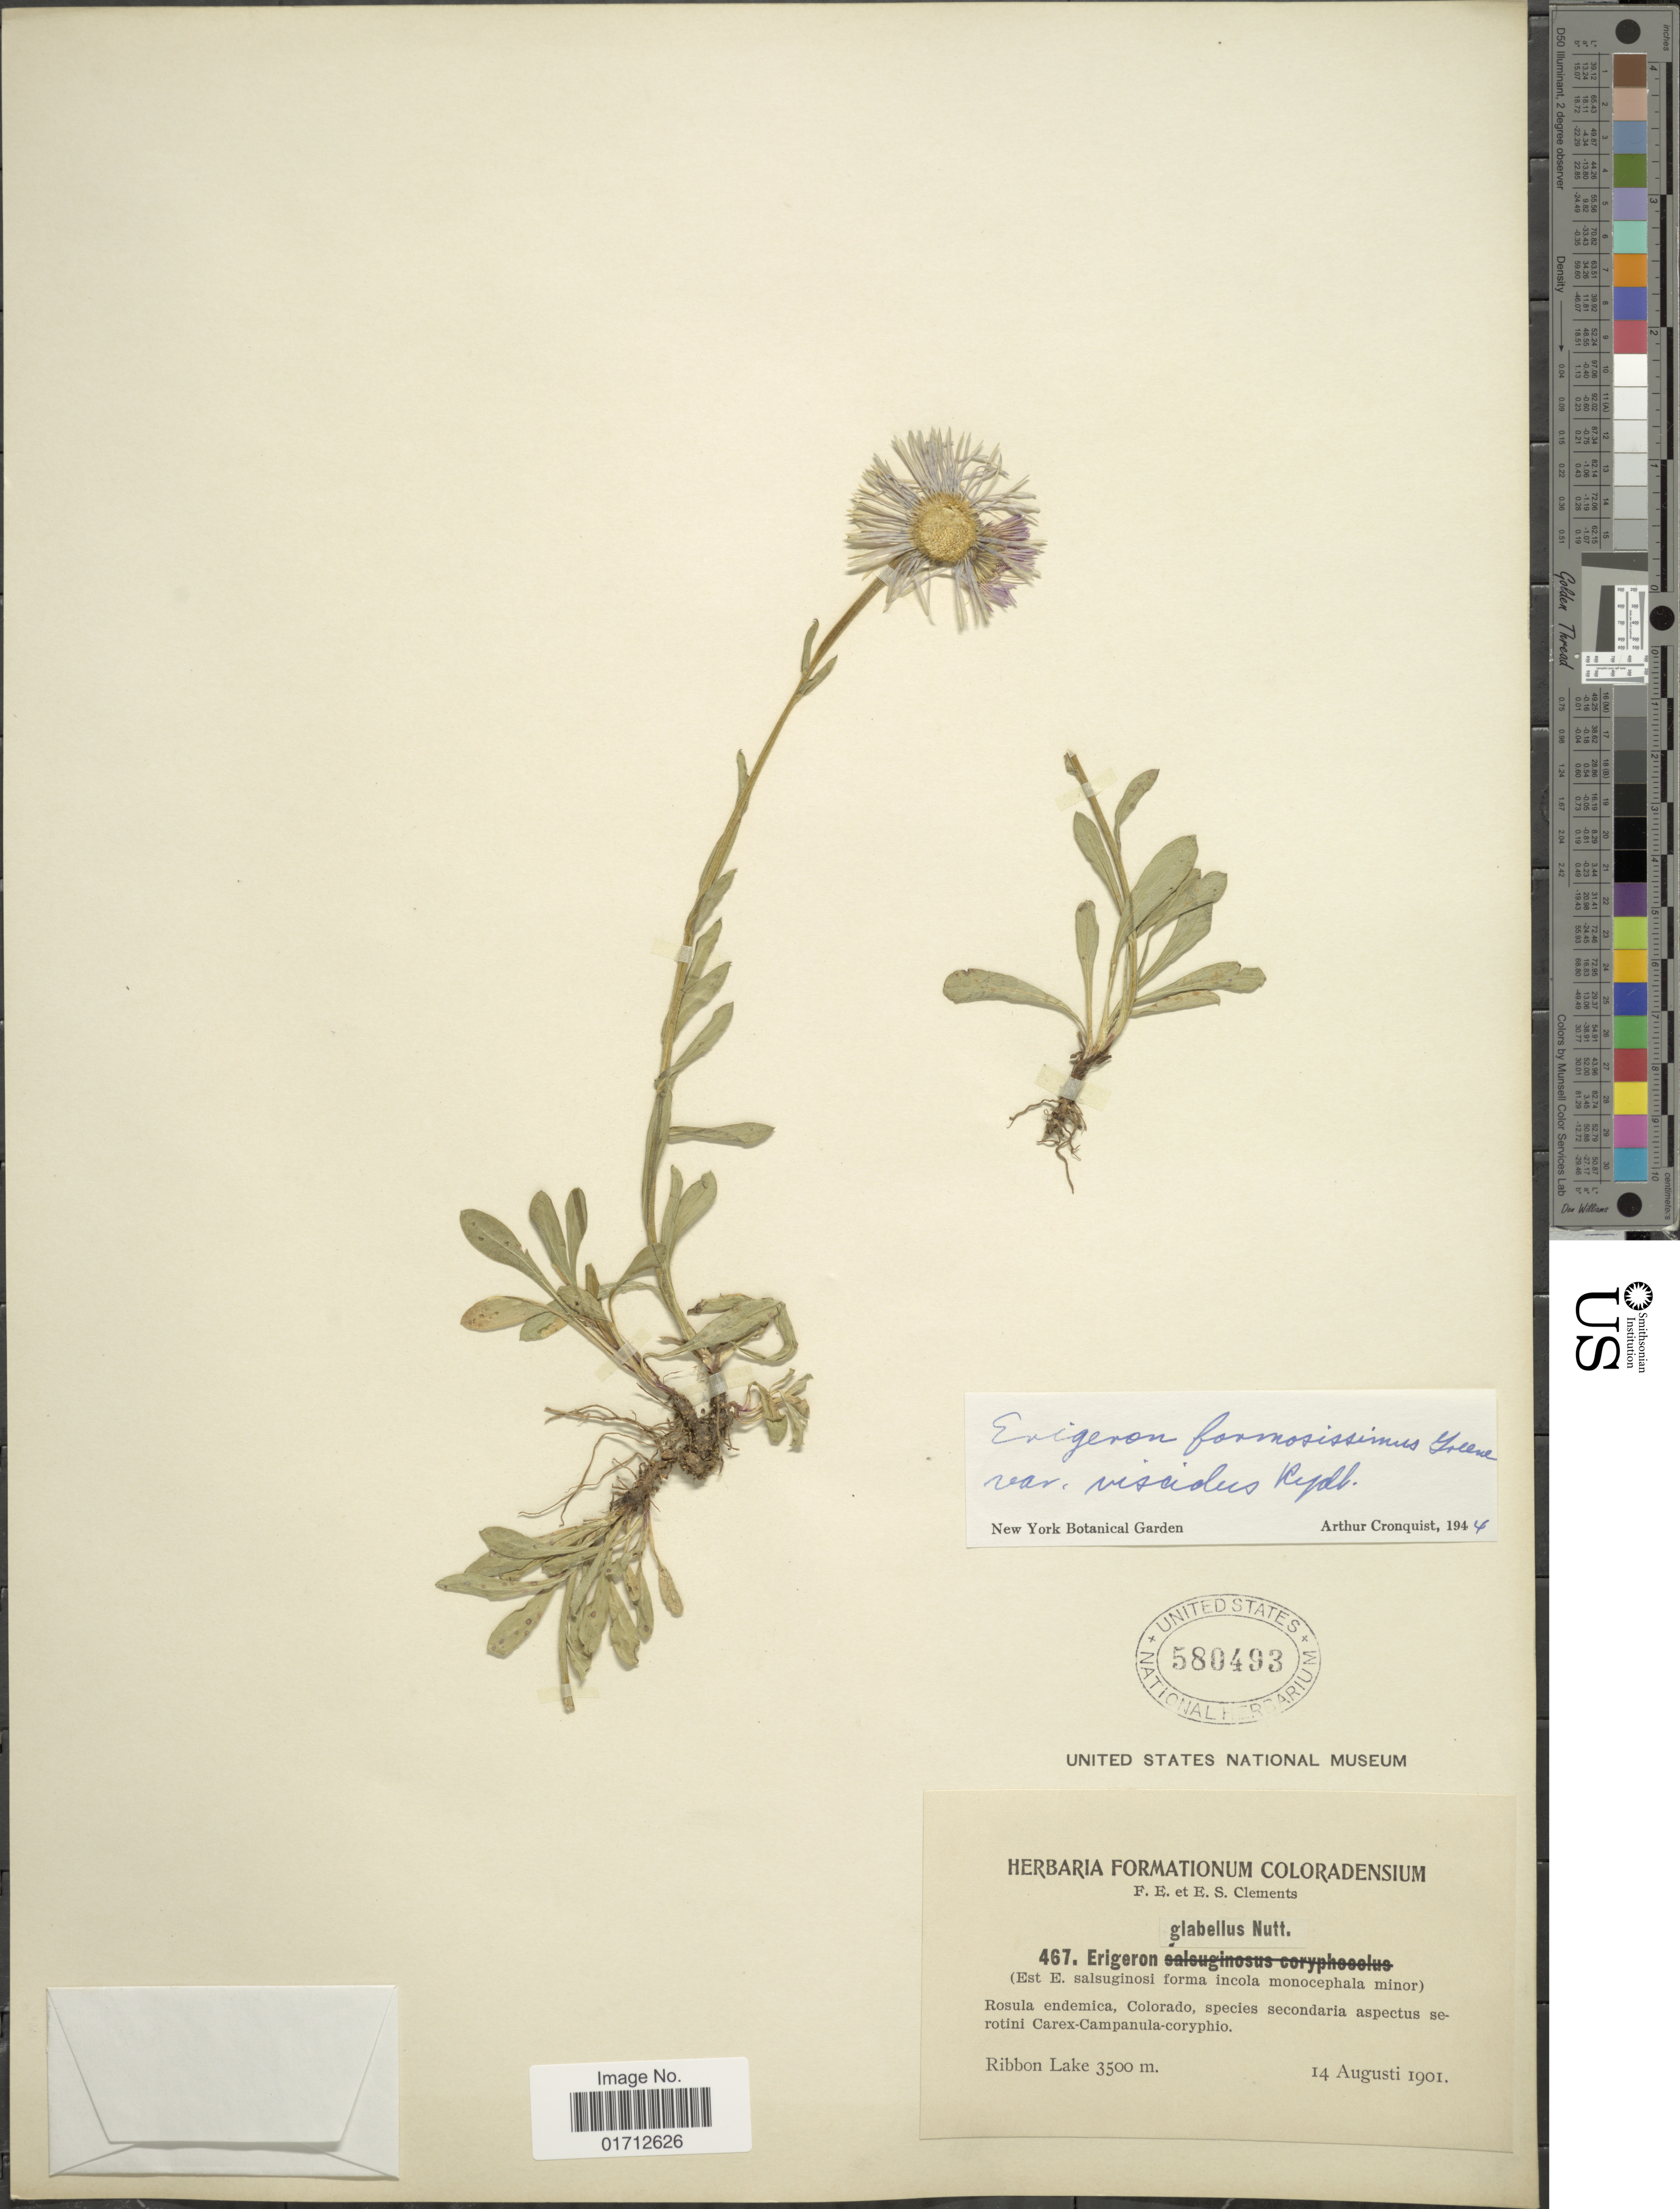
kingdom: Plantae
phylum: Tracheophyta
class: Magnoliopsida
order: Asterales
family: Asteraceae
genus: Erigeron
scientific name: Erigeron formosissimus var. viscidus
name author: (Rydb.) Cronq.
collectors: F. E. Clements & E. S. Clements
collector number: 467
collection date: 1901-08-14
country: United States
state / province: Colorado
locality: Ribbon Lake.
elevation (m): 3500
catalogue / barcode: US 580493